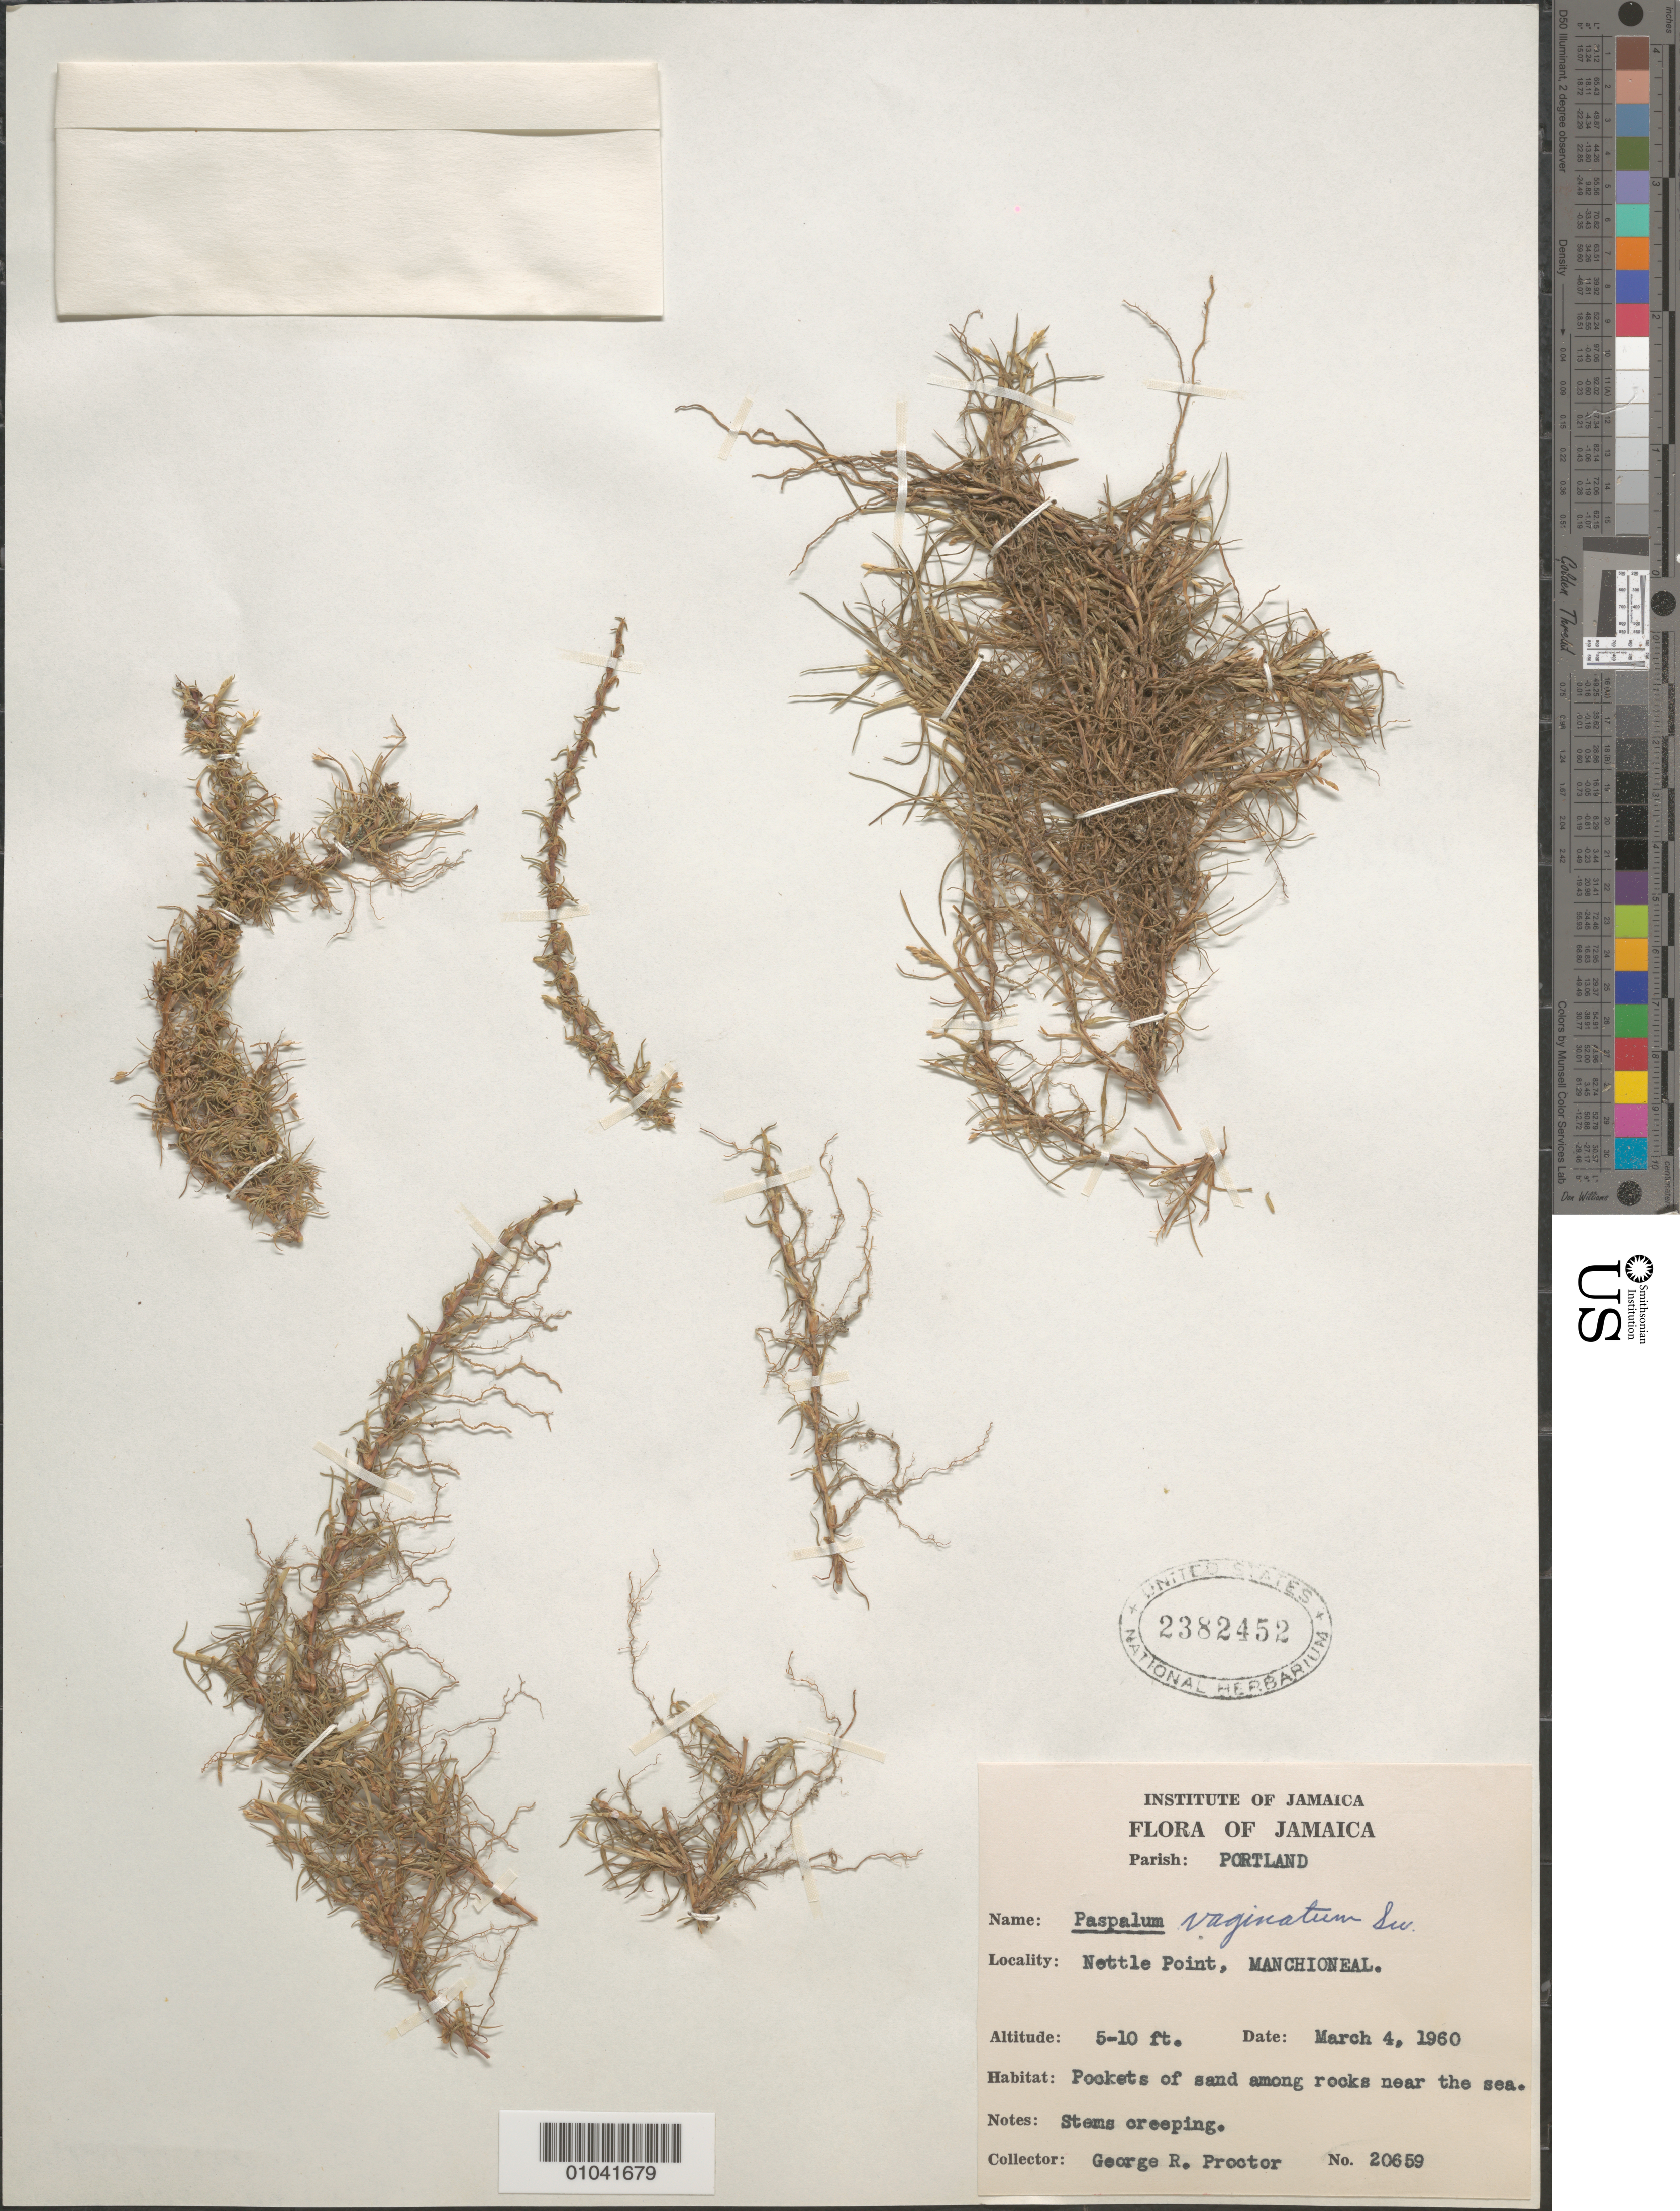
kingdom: Plantae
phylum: Tracheophyta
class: Liliopsida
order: Poales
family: Poaceae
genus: Paspalum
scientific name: Paspalum vaginatum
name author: Sw.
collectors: G. R. Proctor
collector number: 20659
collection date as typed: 04 Mar 1960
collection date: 1960-03-04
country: Jamaica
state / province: Portland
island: Jamaica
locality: Nettle Point, Manchioneal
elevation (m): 2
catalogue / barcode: US 2382452